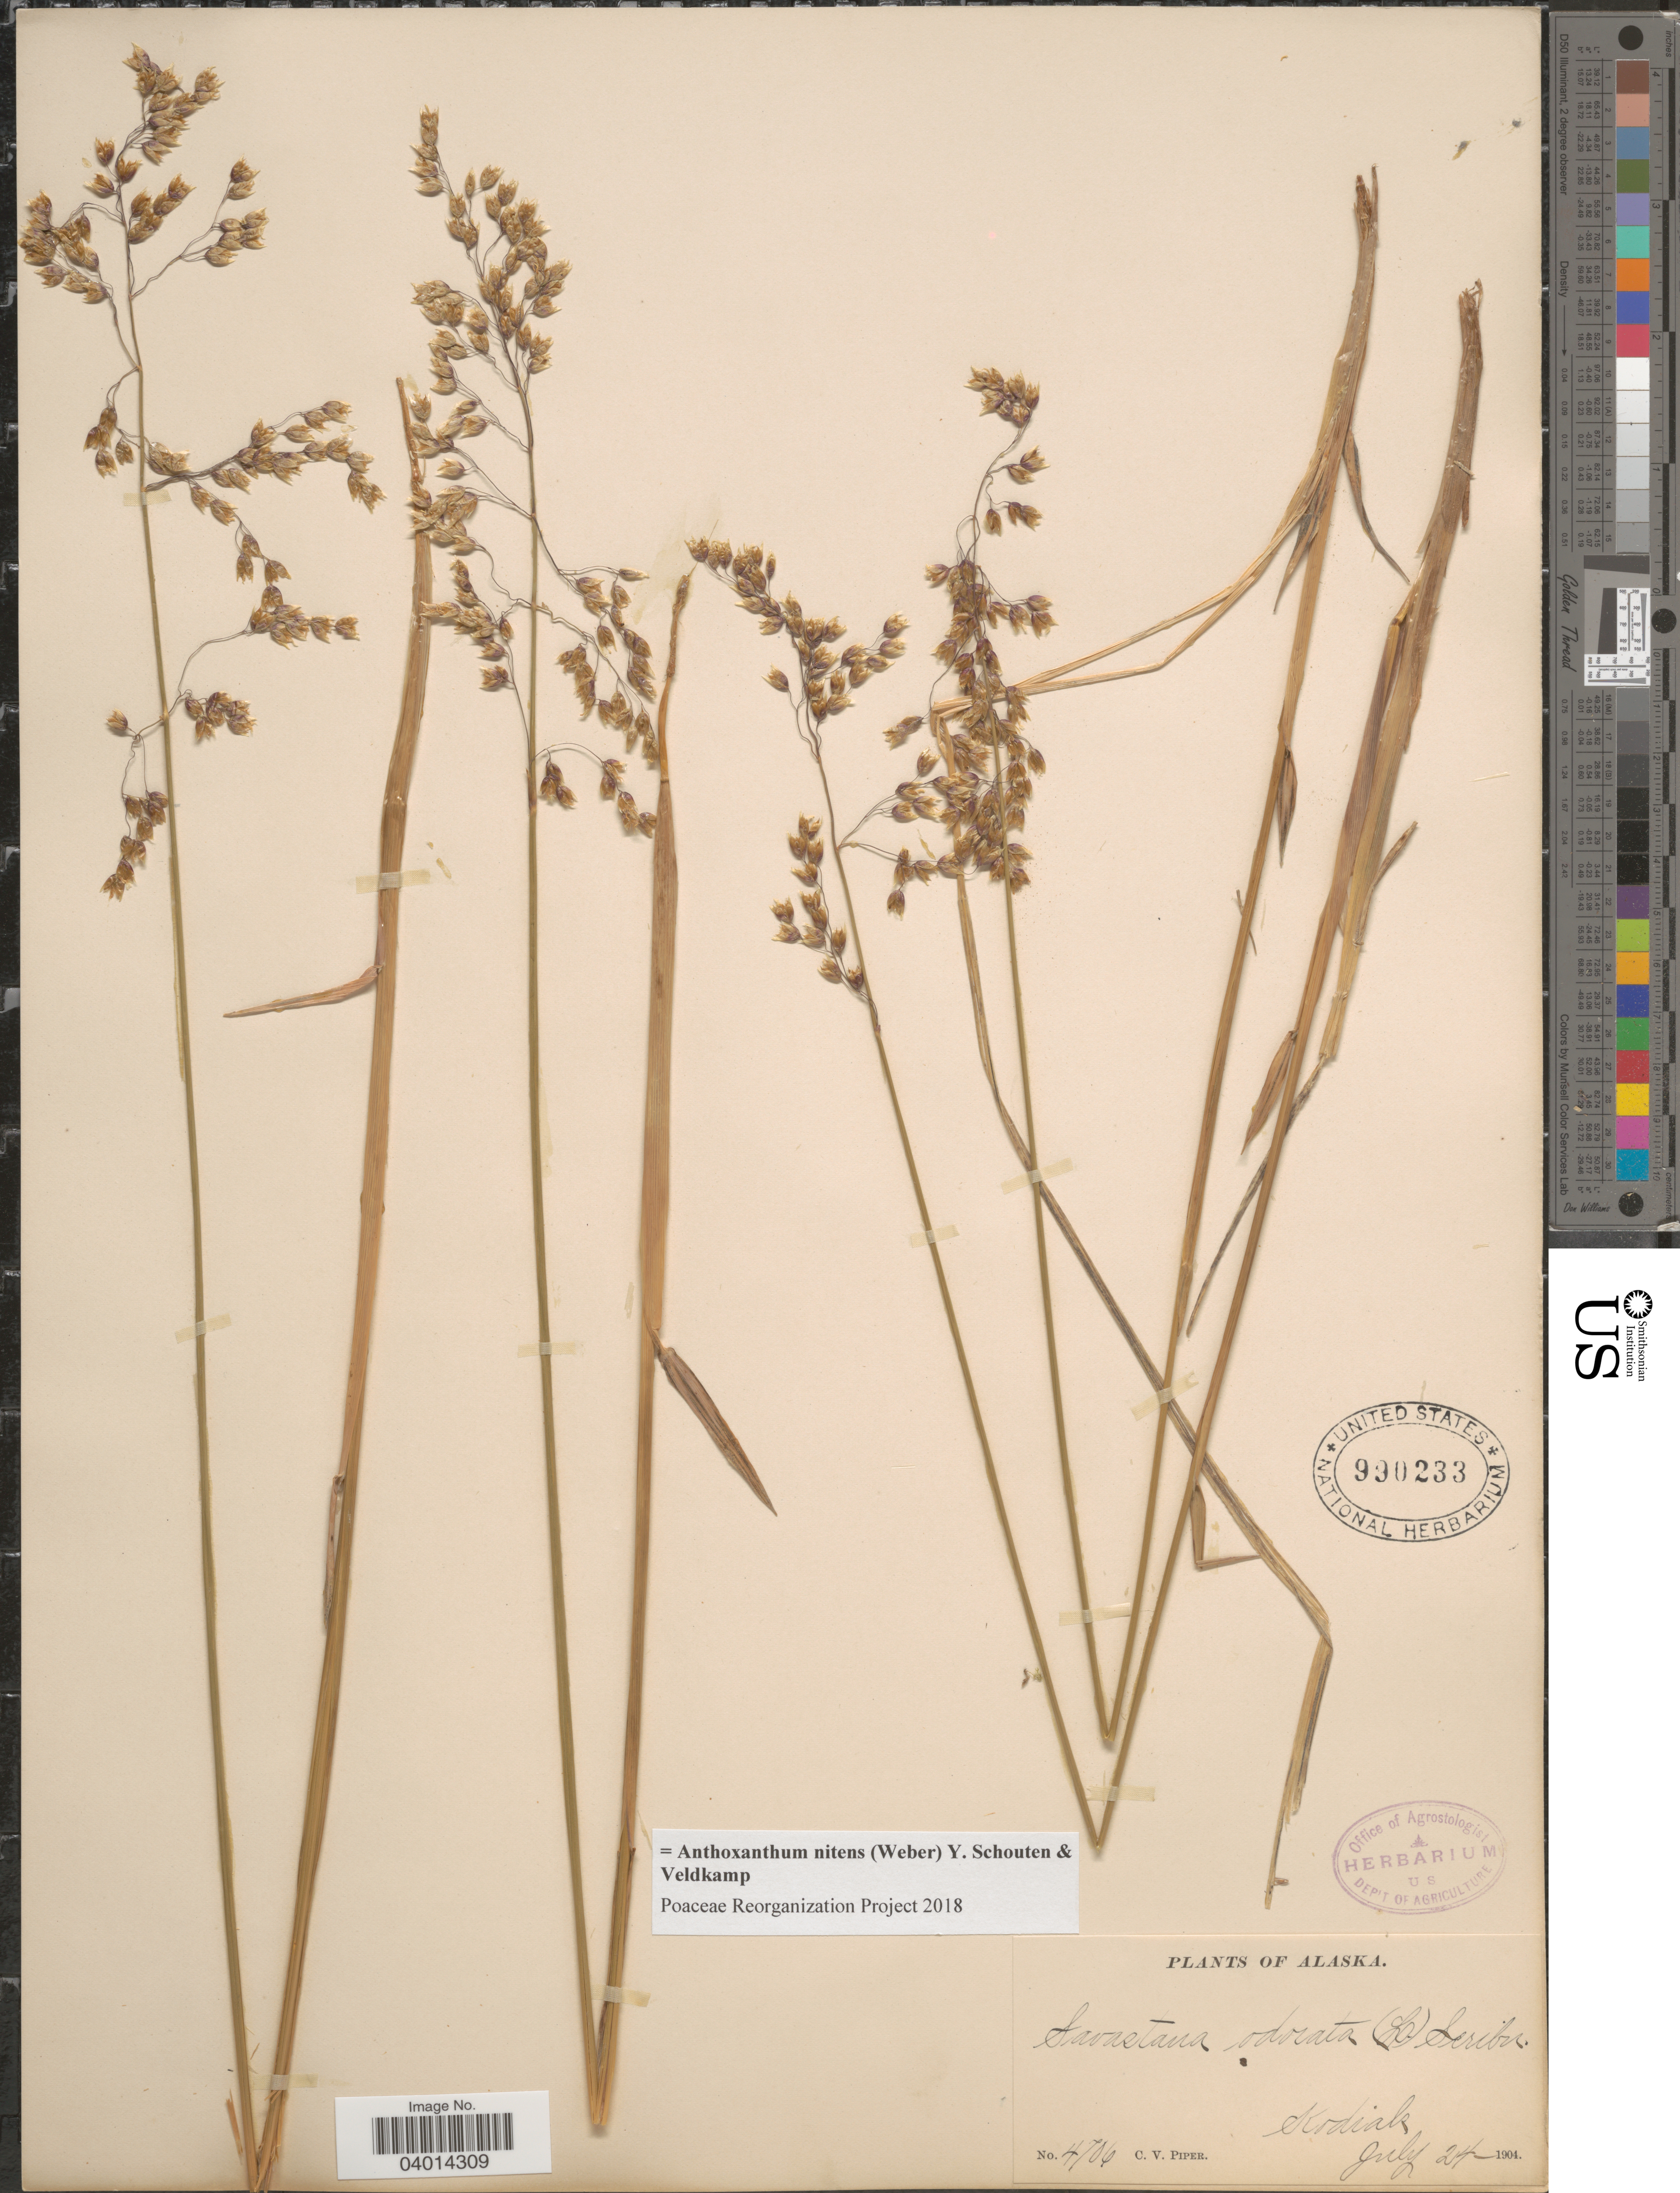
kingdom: Plantae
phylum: Tracheophyta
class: Liliopsida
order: Poales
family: Poaceae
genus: Anthoxanthum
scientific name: Anthoxanthum nitens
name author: (G.H. Weber) R.T.A. Schouten & Veldkamp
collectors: C. V. Piper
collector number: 4706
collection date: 1904-07-24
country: United States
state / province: Alaska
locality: Kodiak.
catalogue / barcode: US 990233